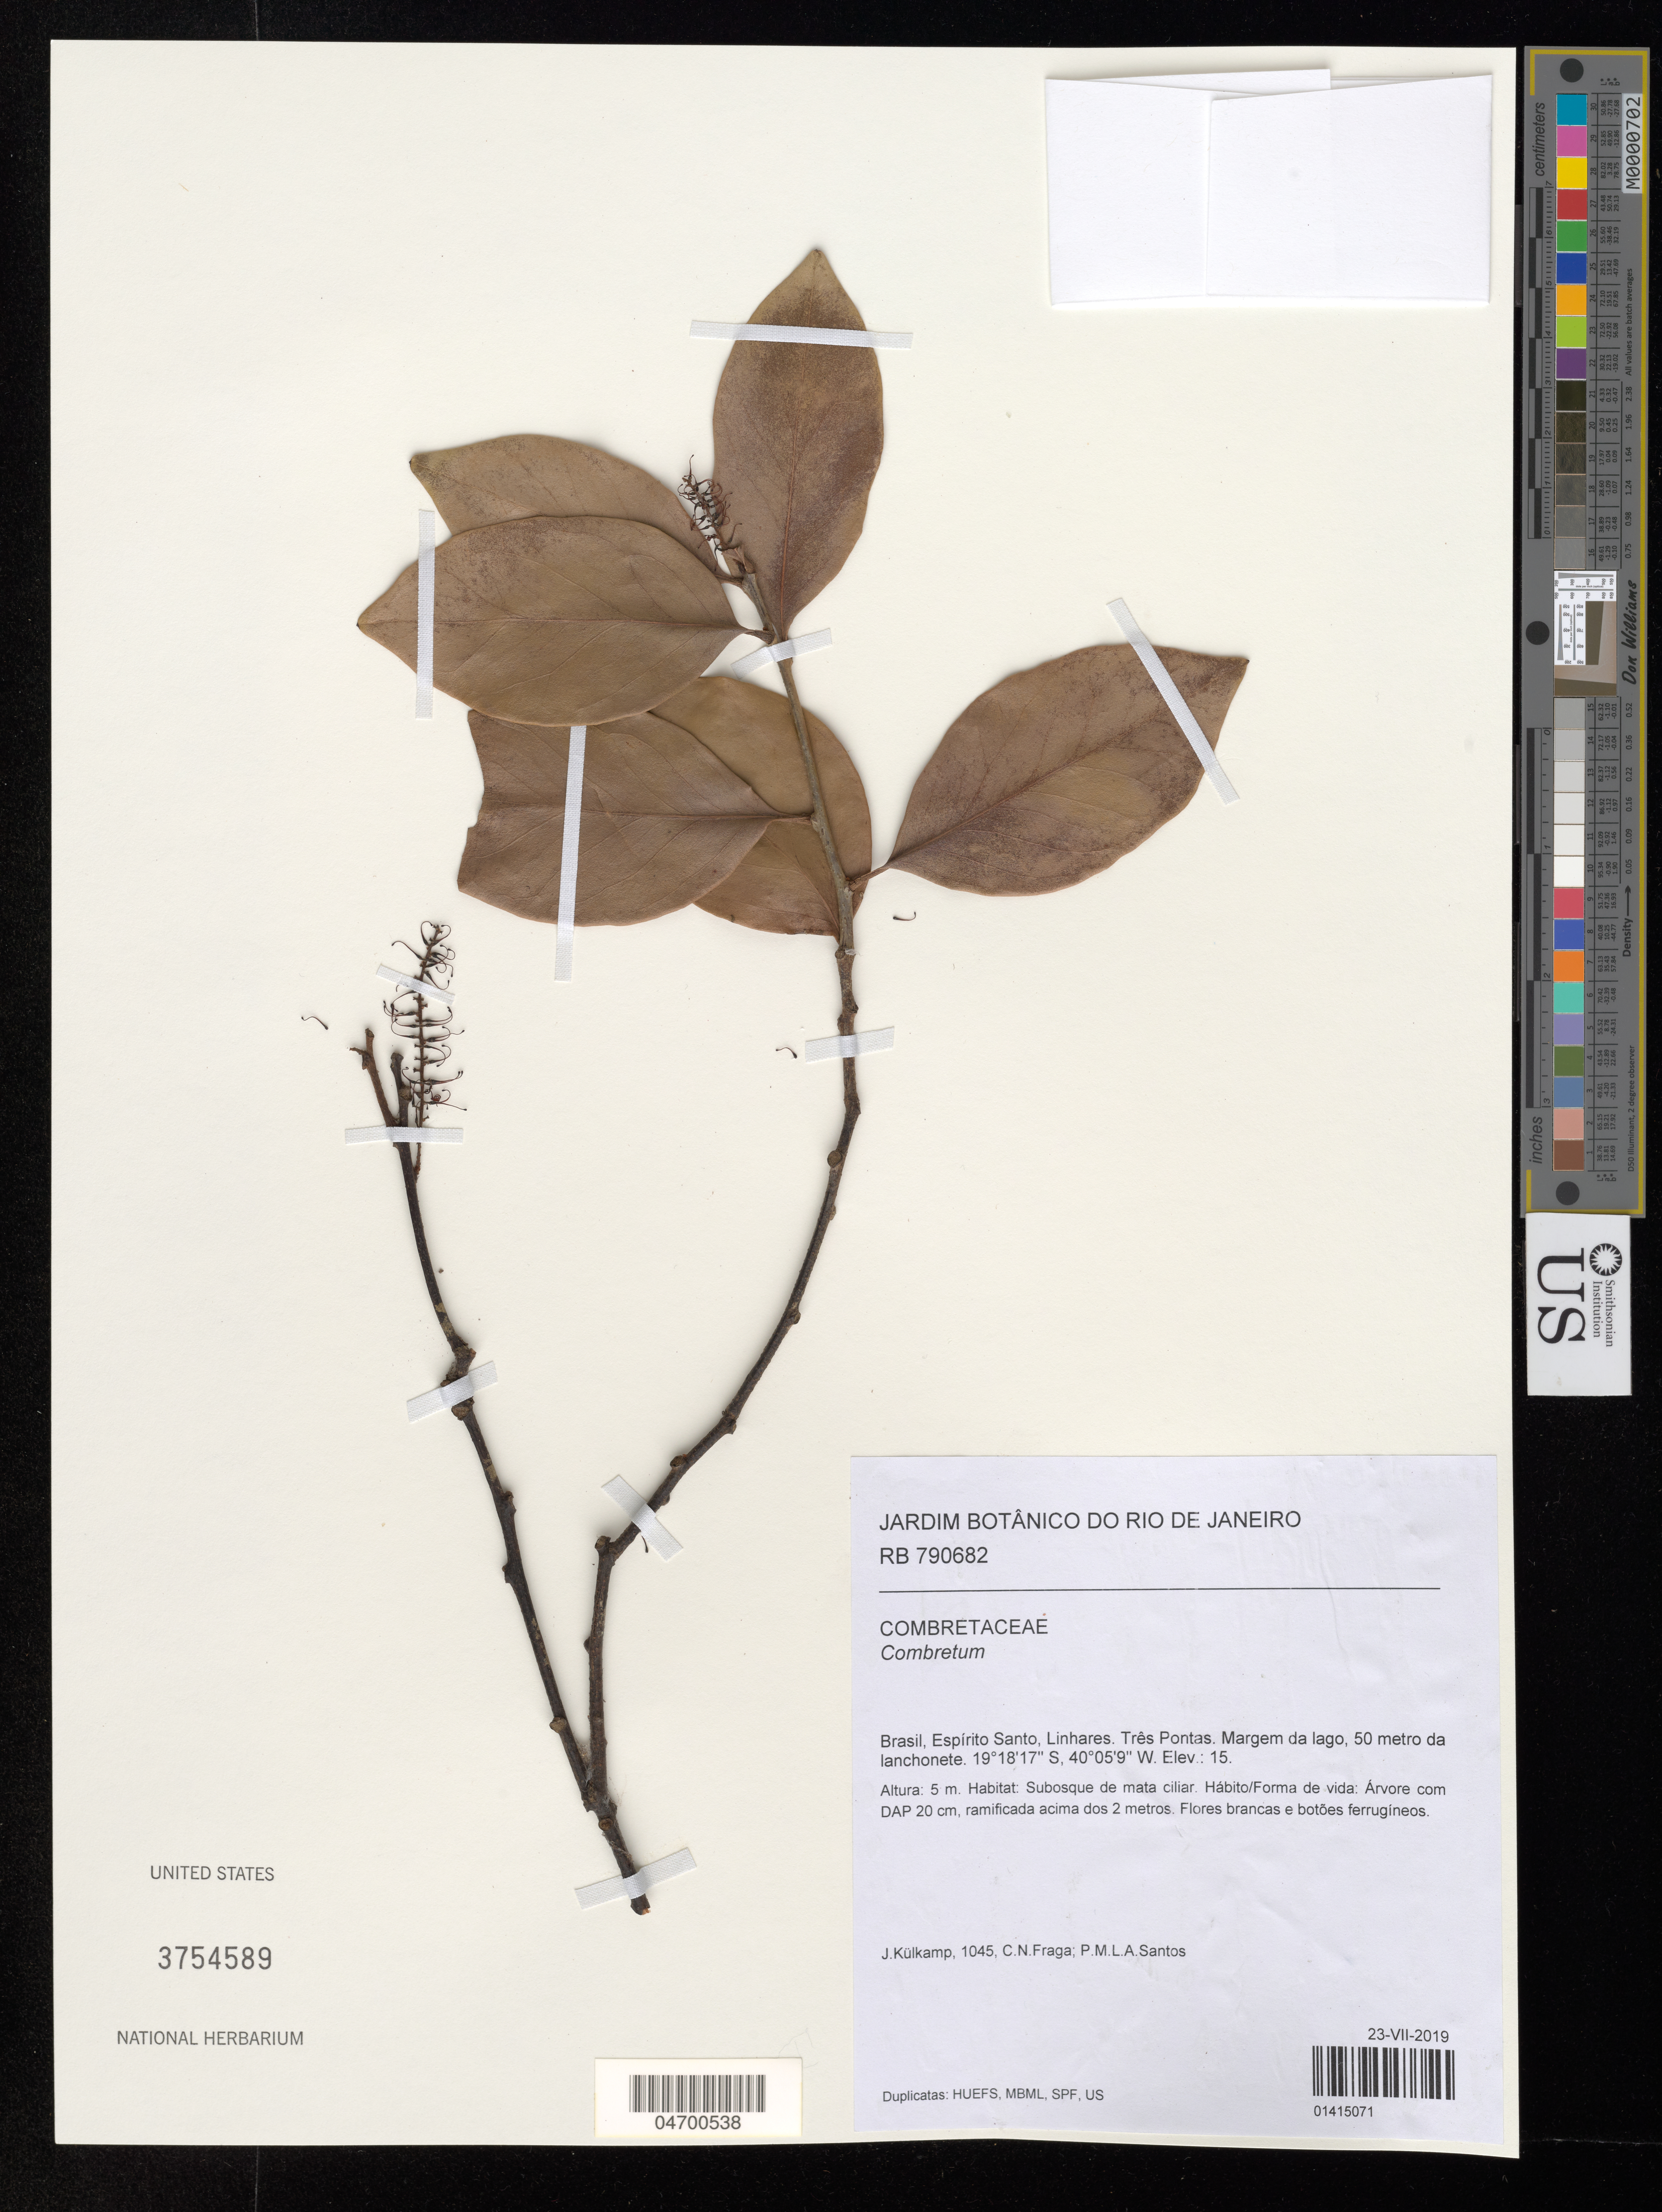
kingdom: Plantae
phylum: Tracheophyta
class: Magnoliopsida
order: Myrtales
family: Combretaceae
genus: Combretum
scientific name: Combretum sp.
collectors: J. Külkamp, C. Fraga & P. Santos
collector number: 1045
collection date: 2019-07-23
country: Brazil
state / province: Espírito Santo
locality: Linhares. Três Pontas. Margem da lago, 50 metro da lanchonete.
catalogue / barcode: US 3754589